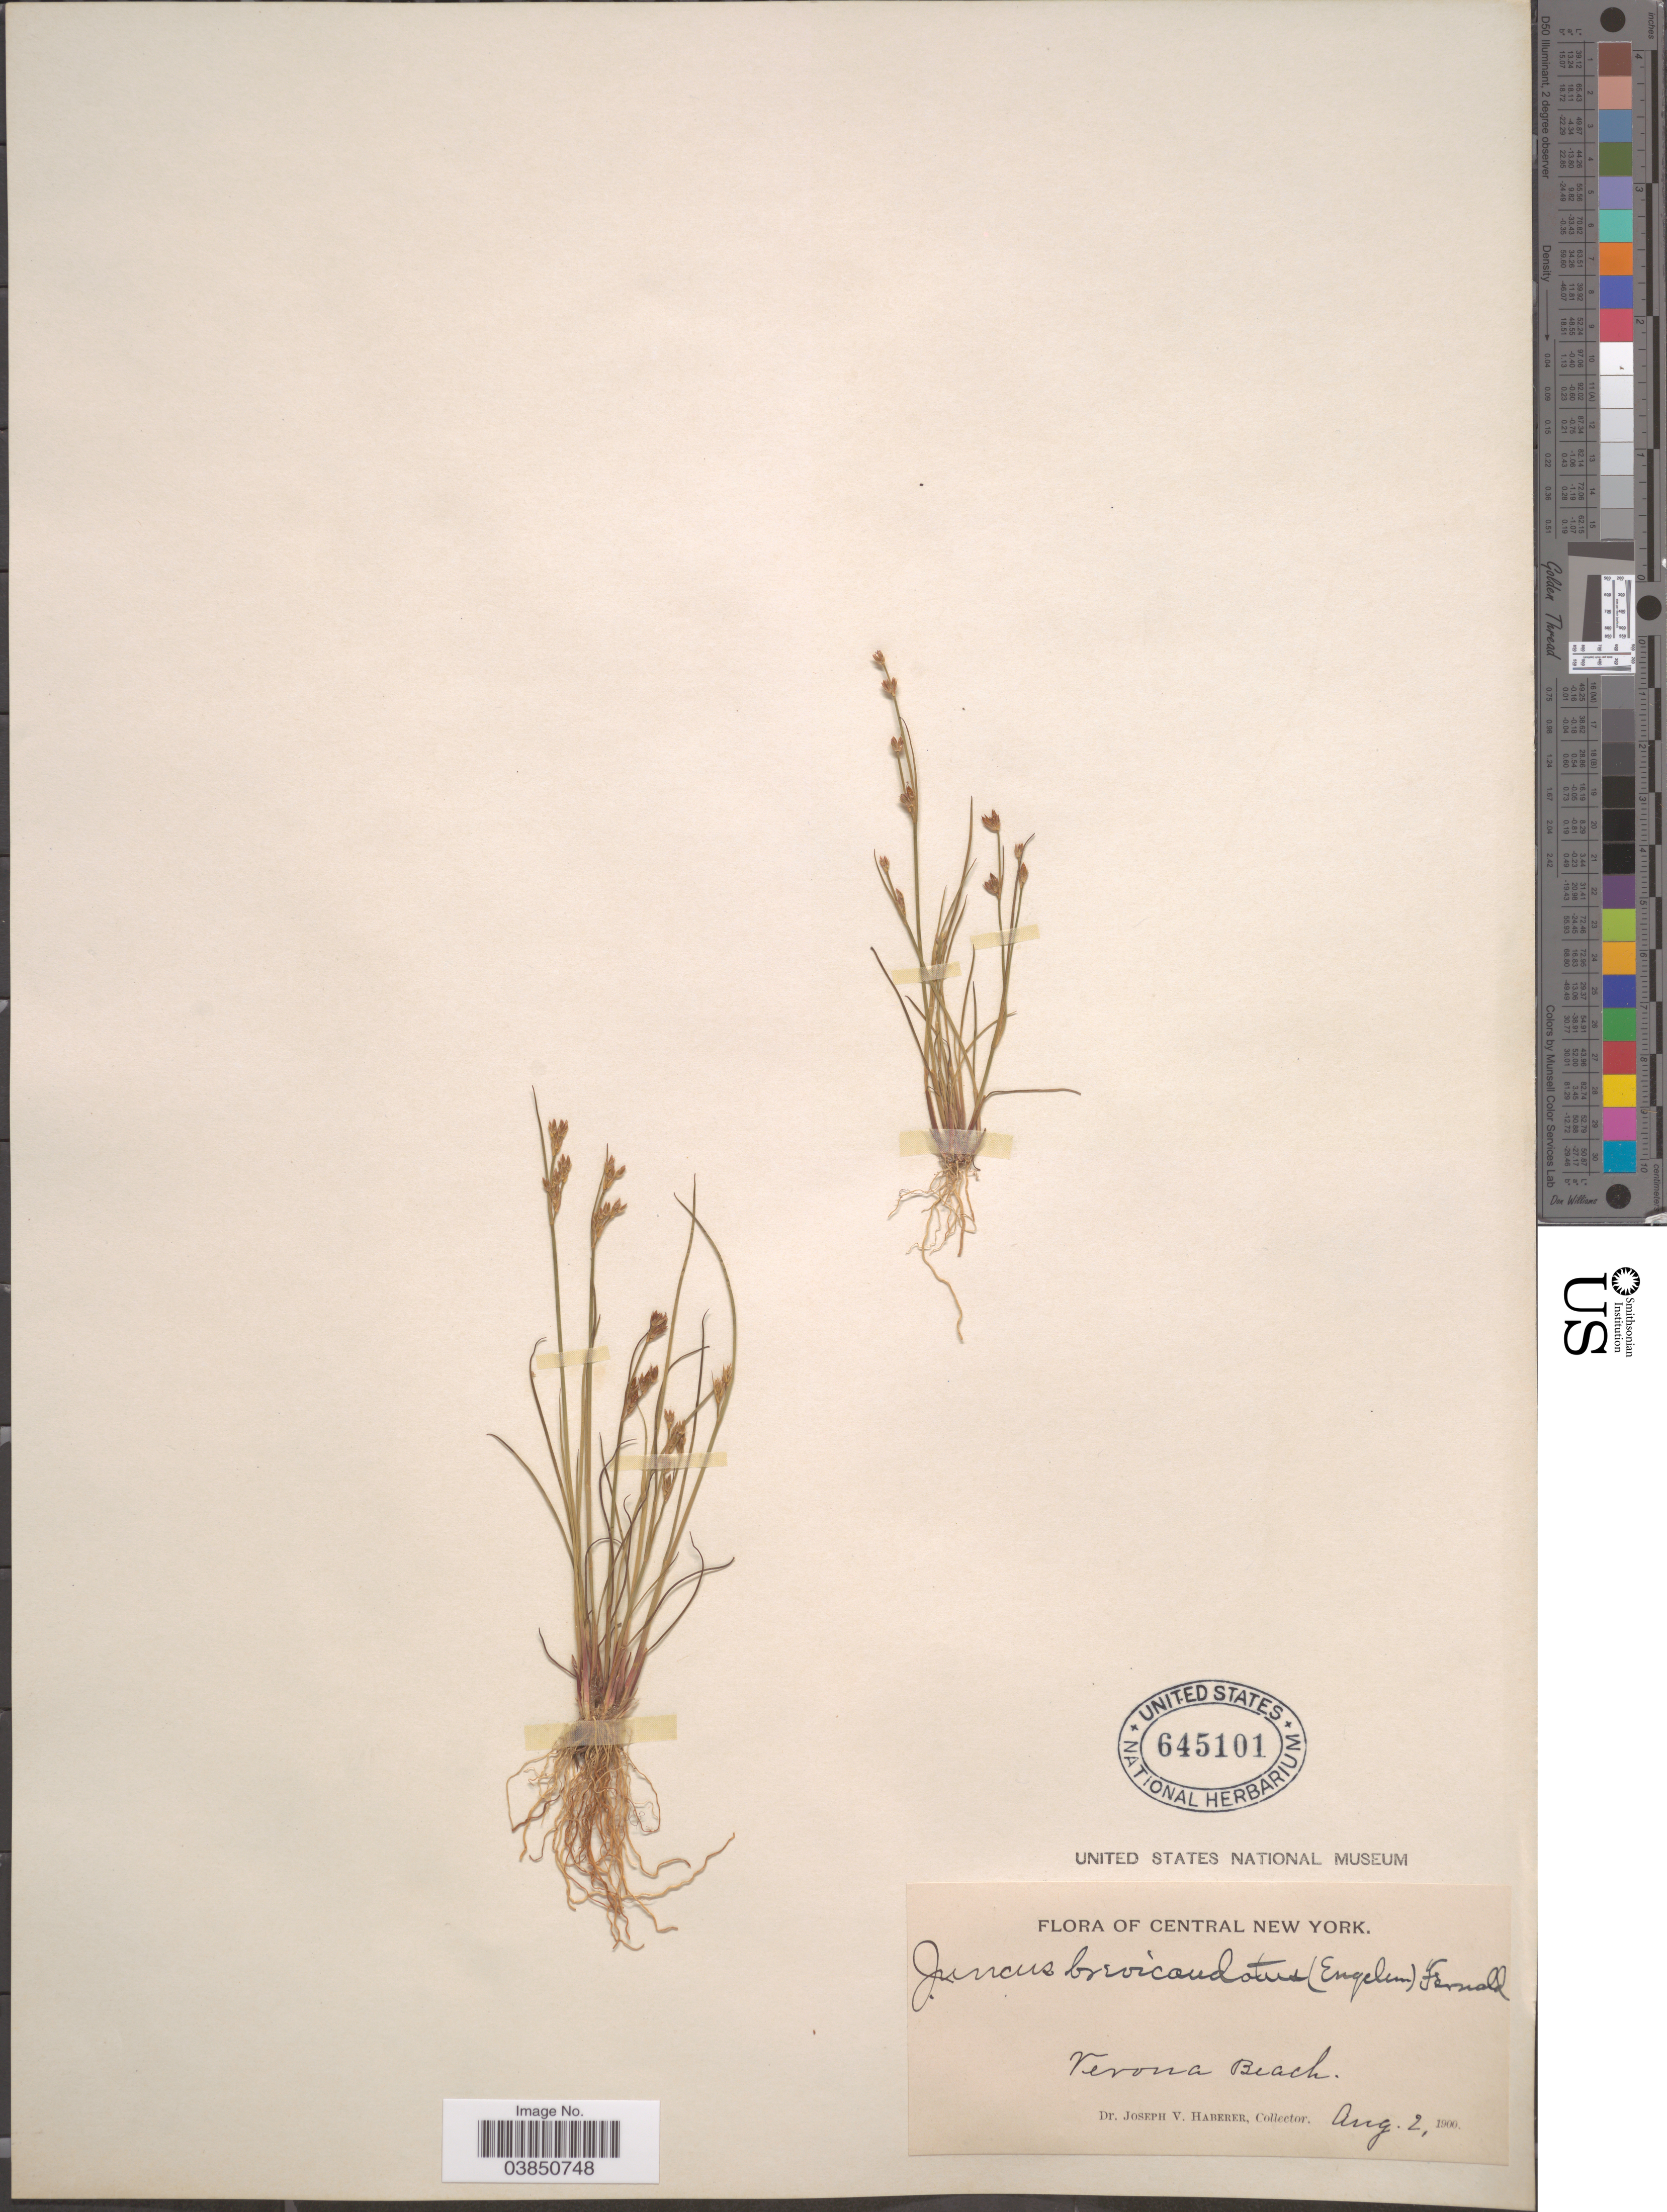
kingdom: Plantae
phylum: Tracheophyta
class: Liliopsida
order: Poales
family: Juncaceae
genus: Juncus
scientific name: Juncus brevicaudatus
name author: (Engelm.) Fernald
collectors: J. V. Haberer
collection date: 1900-08-02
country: United States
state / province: New York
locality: Central New York. Verona Beach.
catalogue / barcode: US 645101